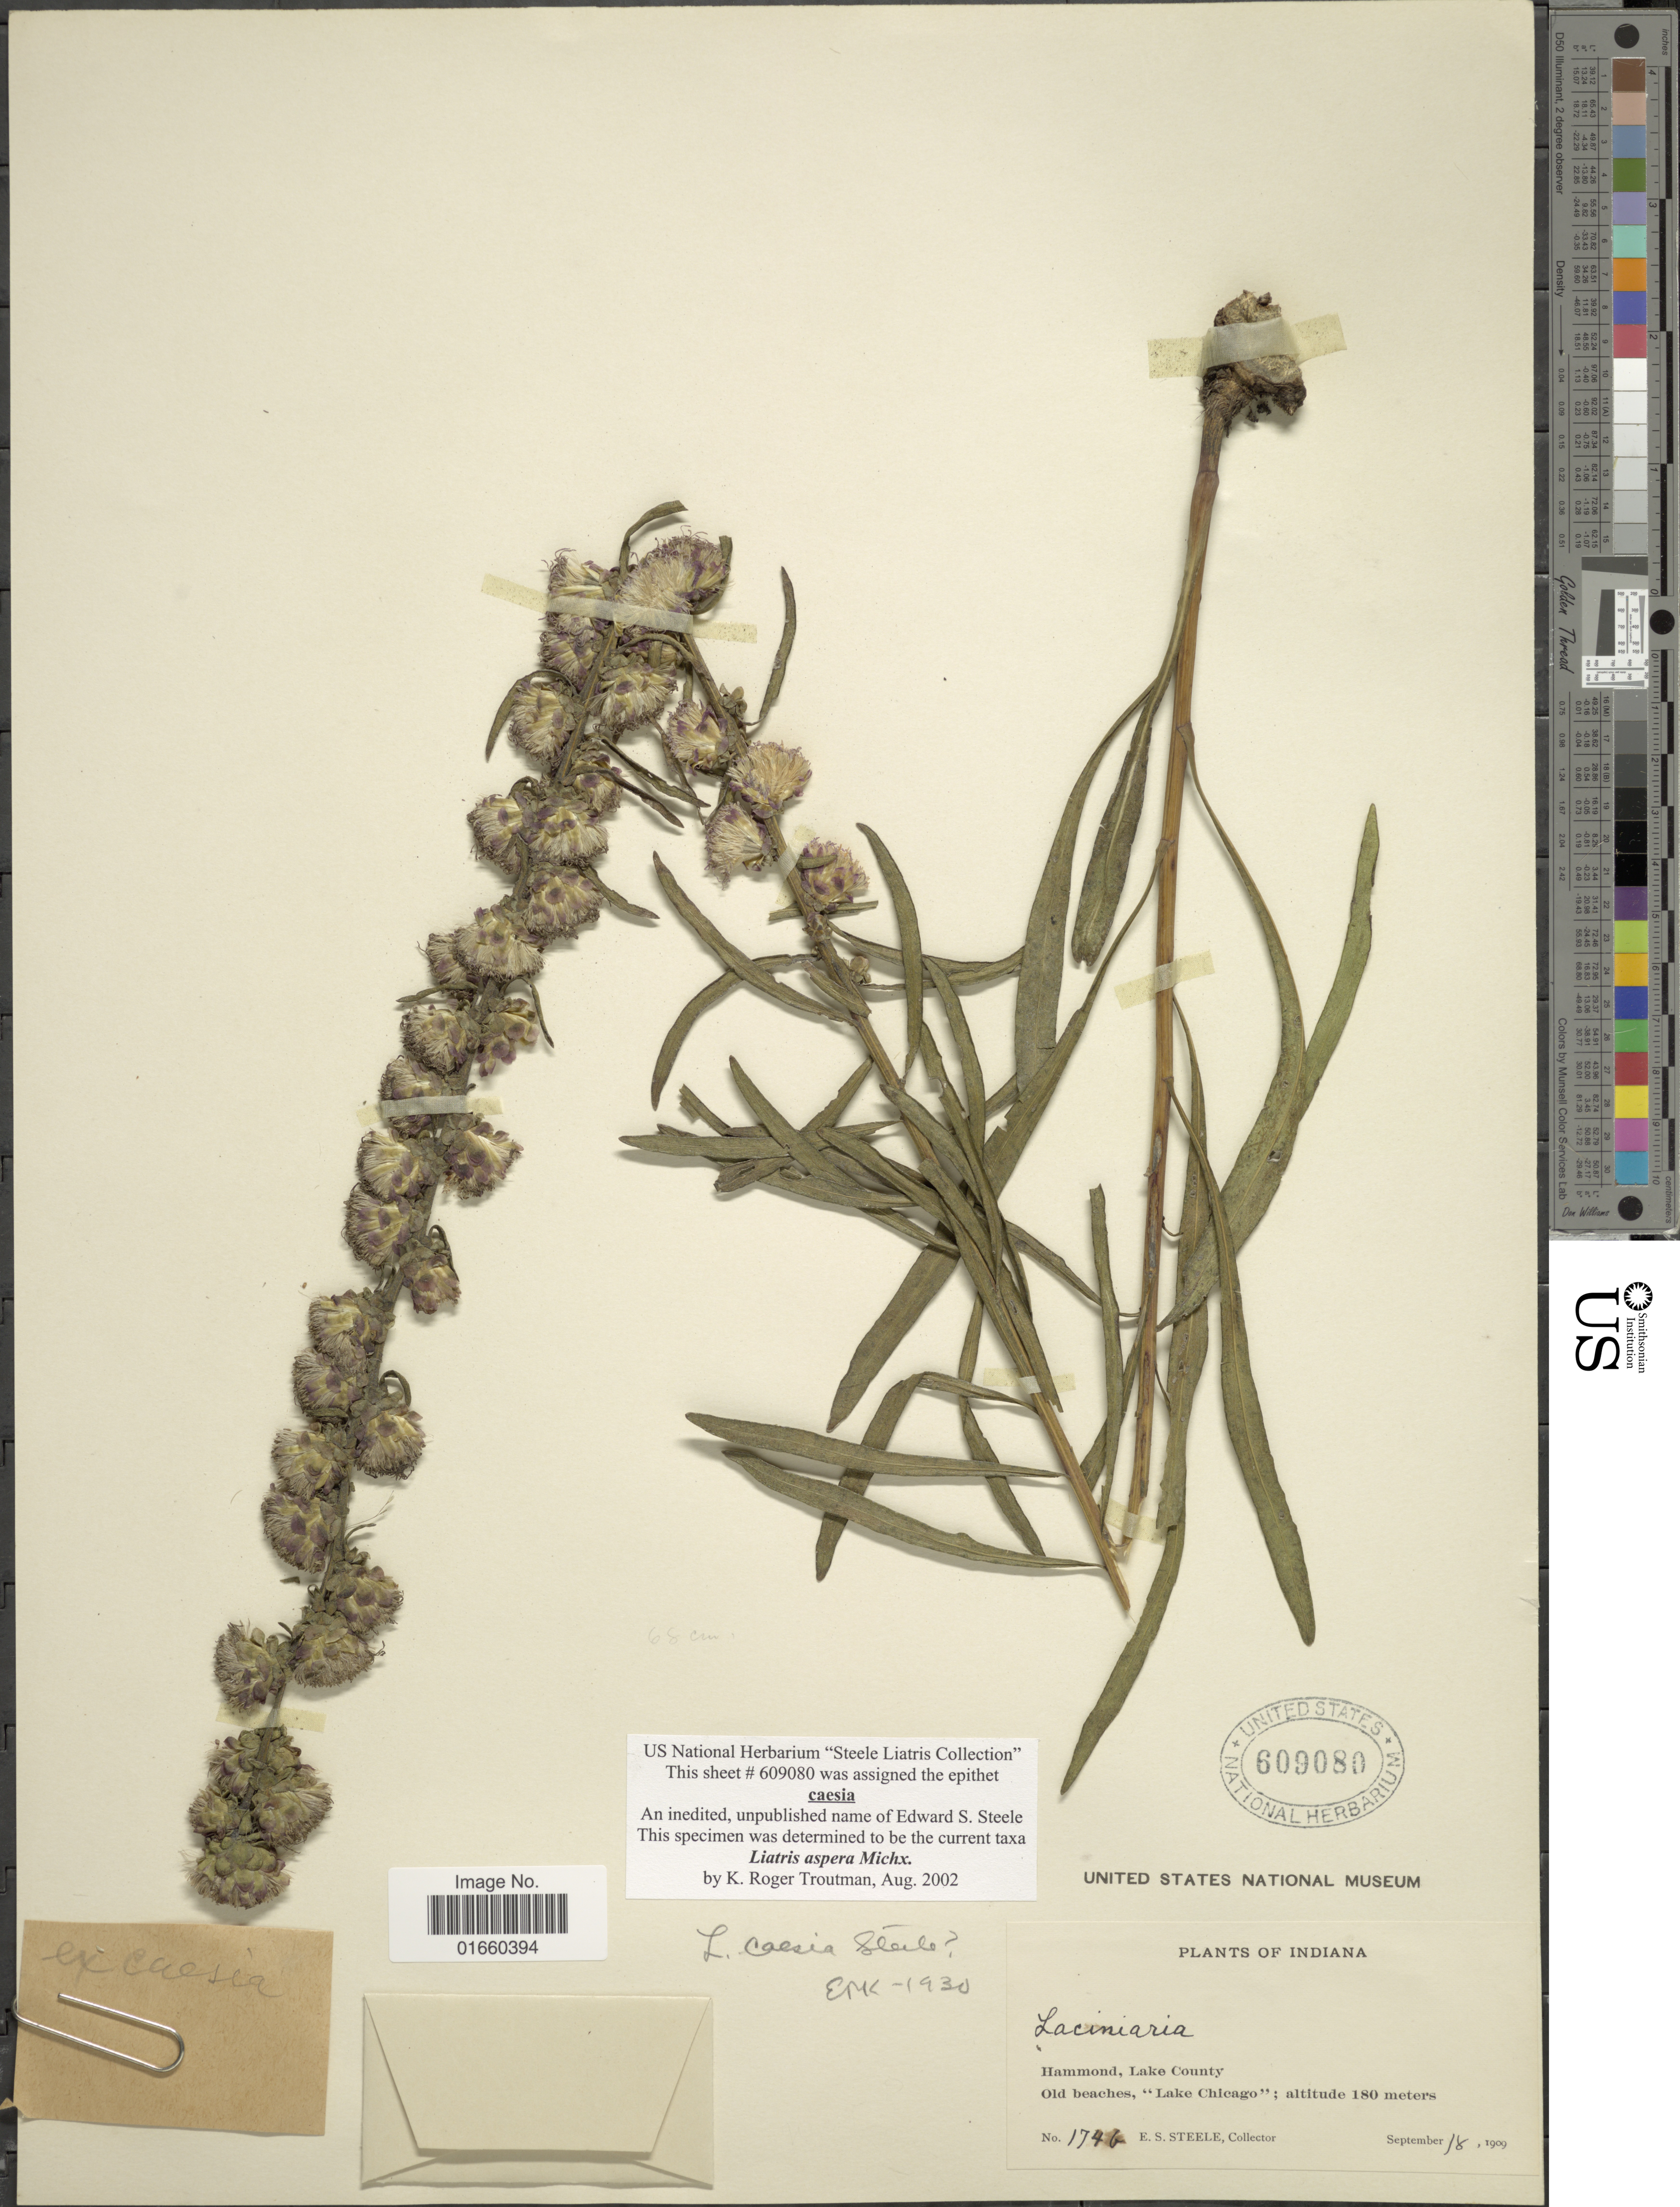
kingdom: Plantae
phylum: Tracheophyta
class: Magnoliopsida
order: Asterales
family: Asteraceae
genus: Liatris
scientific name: Liatris aspera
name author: Michx.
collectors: E. Steele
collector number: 174b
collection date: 1909-09-18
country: United States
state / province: Indiana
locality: Hammond, Lake County, Old beaches, "Lake Chicago"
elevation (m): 180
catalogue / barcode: US 609080